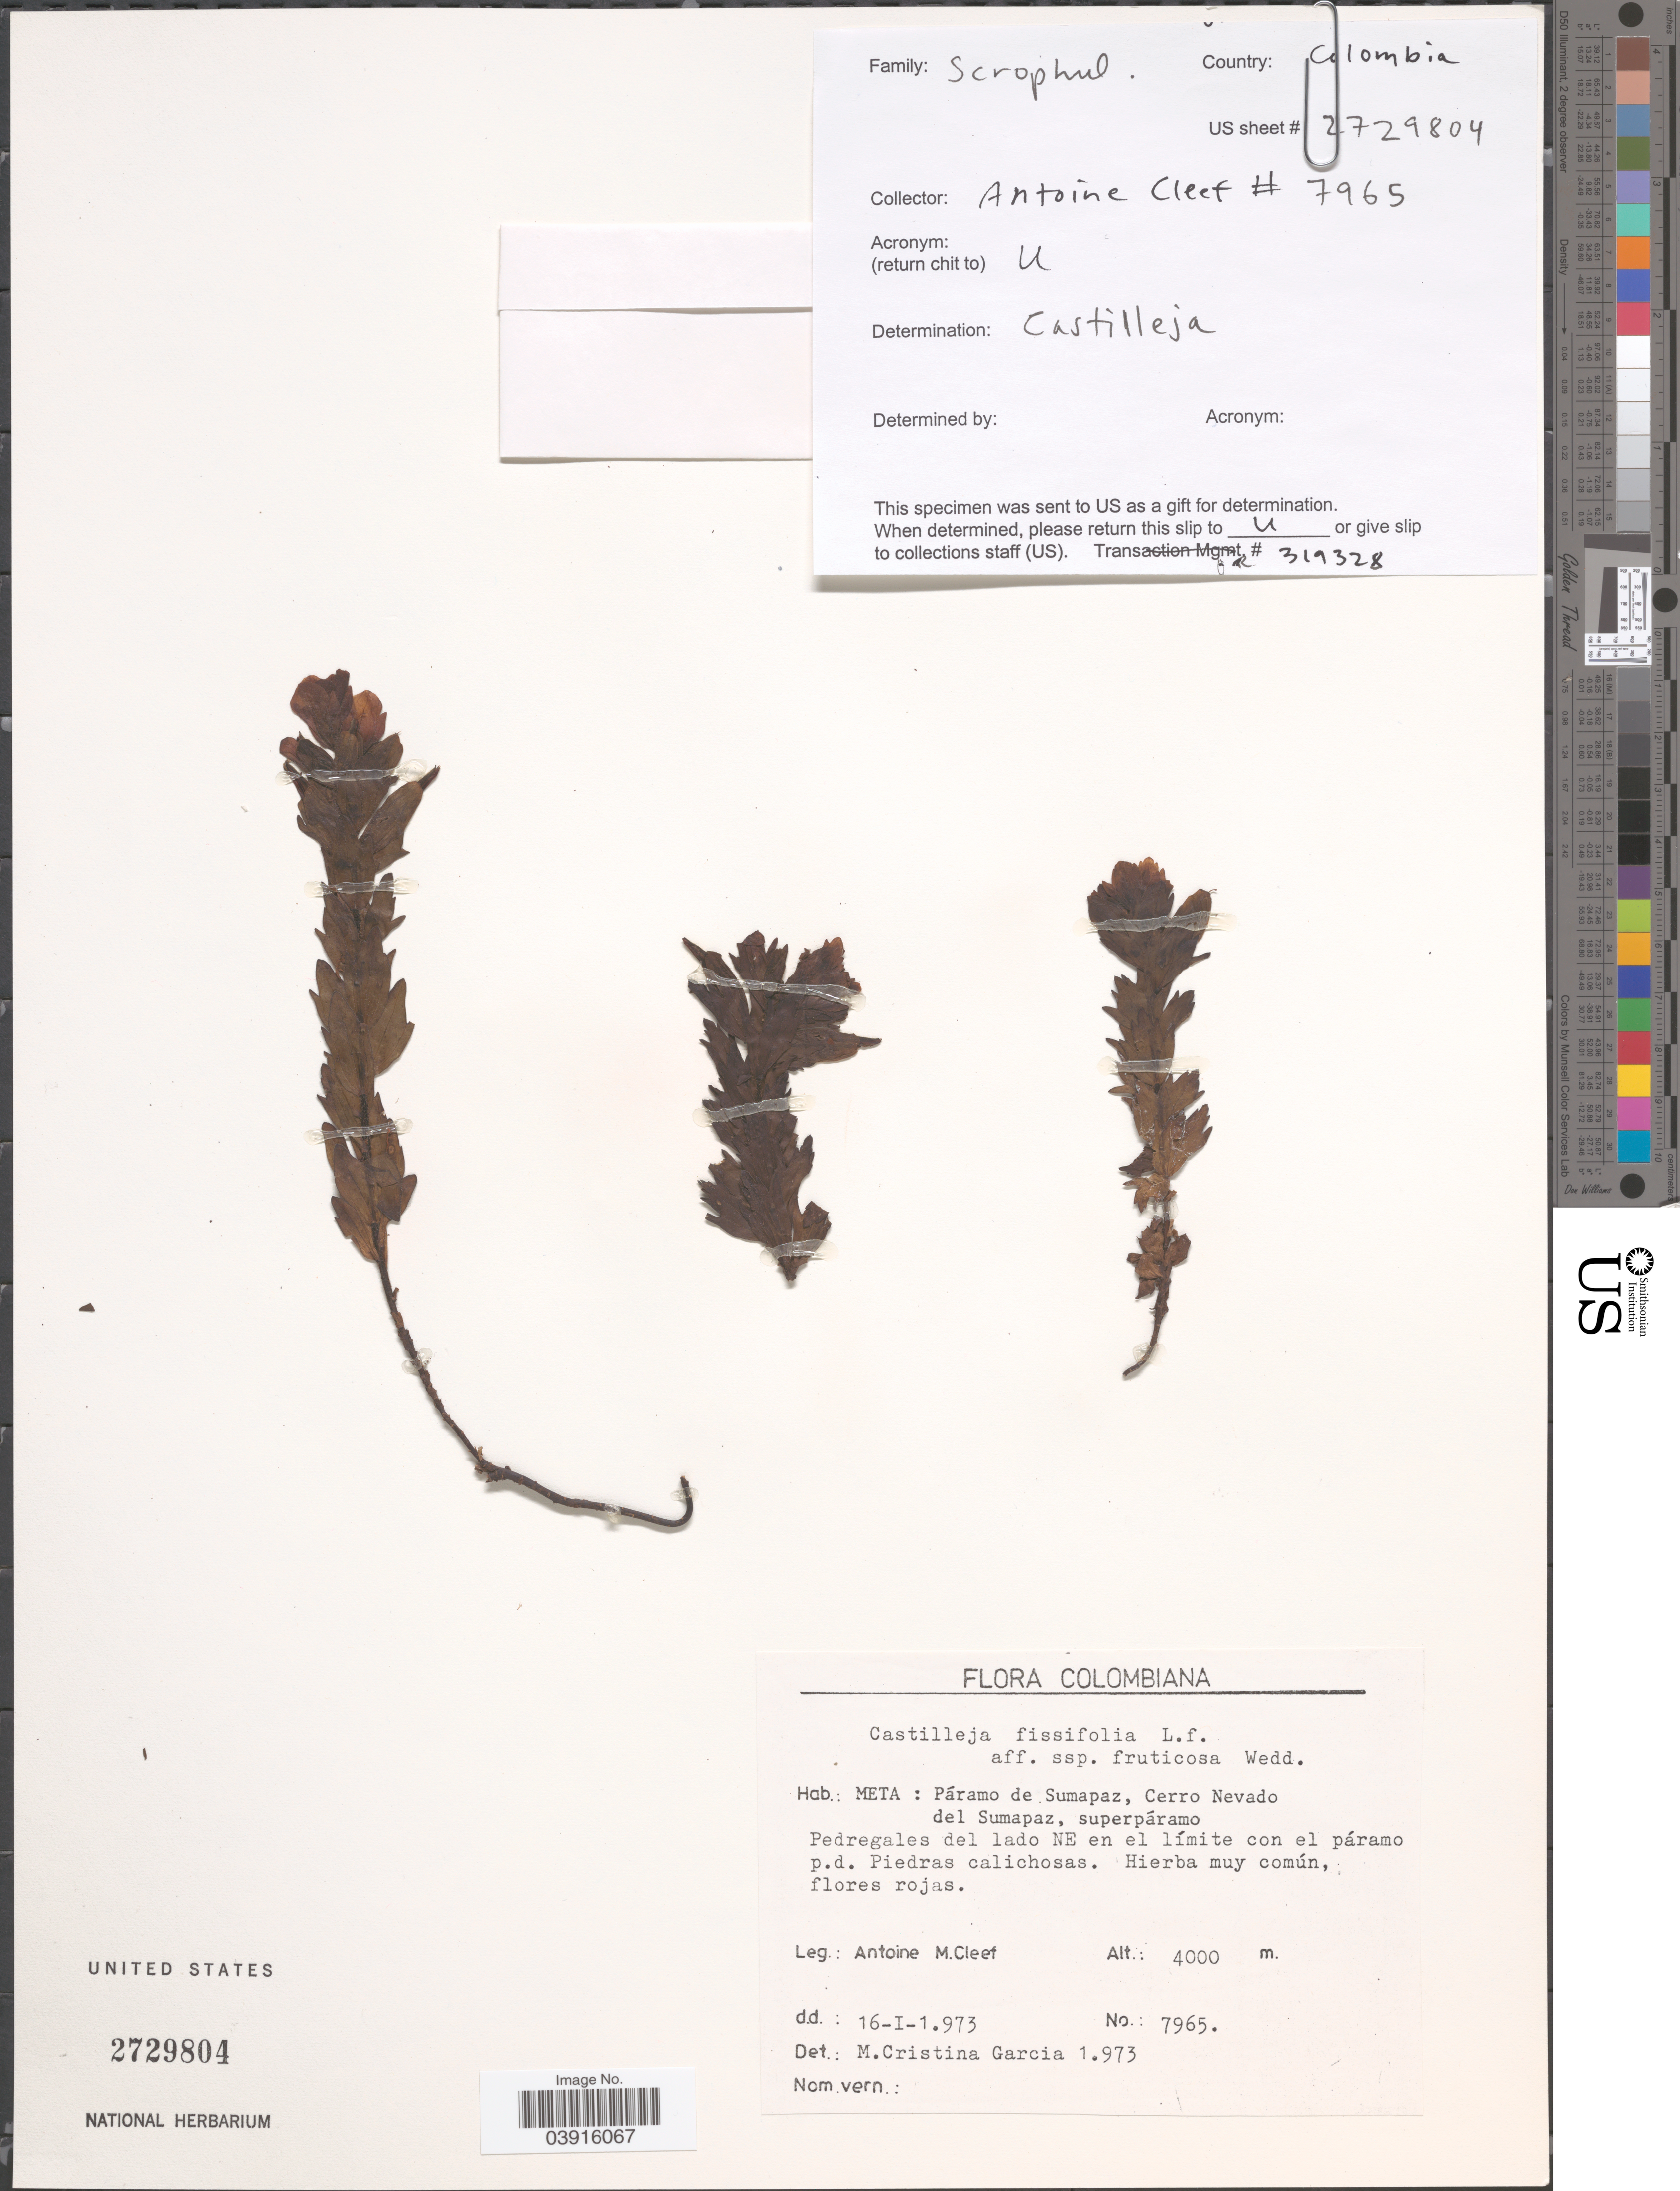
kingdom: Plantae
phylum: Tracheophyta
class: Magnoliopsida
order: Lamiales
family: Orobanchaceae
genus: Castilleja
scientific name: Castilleja fissifolia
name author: L. f.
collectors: A. M. Cleef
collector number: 7965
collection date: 1973-01-16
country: Colombia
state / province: Meta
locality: Páramo de Sumapaz, Cerro Nevado del Sumapaz, superpáramo. Pedregales del lado NE en el límite con el páramo p.d. Piedras calichosas.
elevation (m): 4000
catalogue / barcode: US 2729804